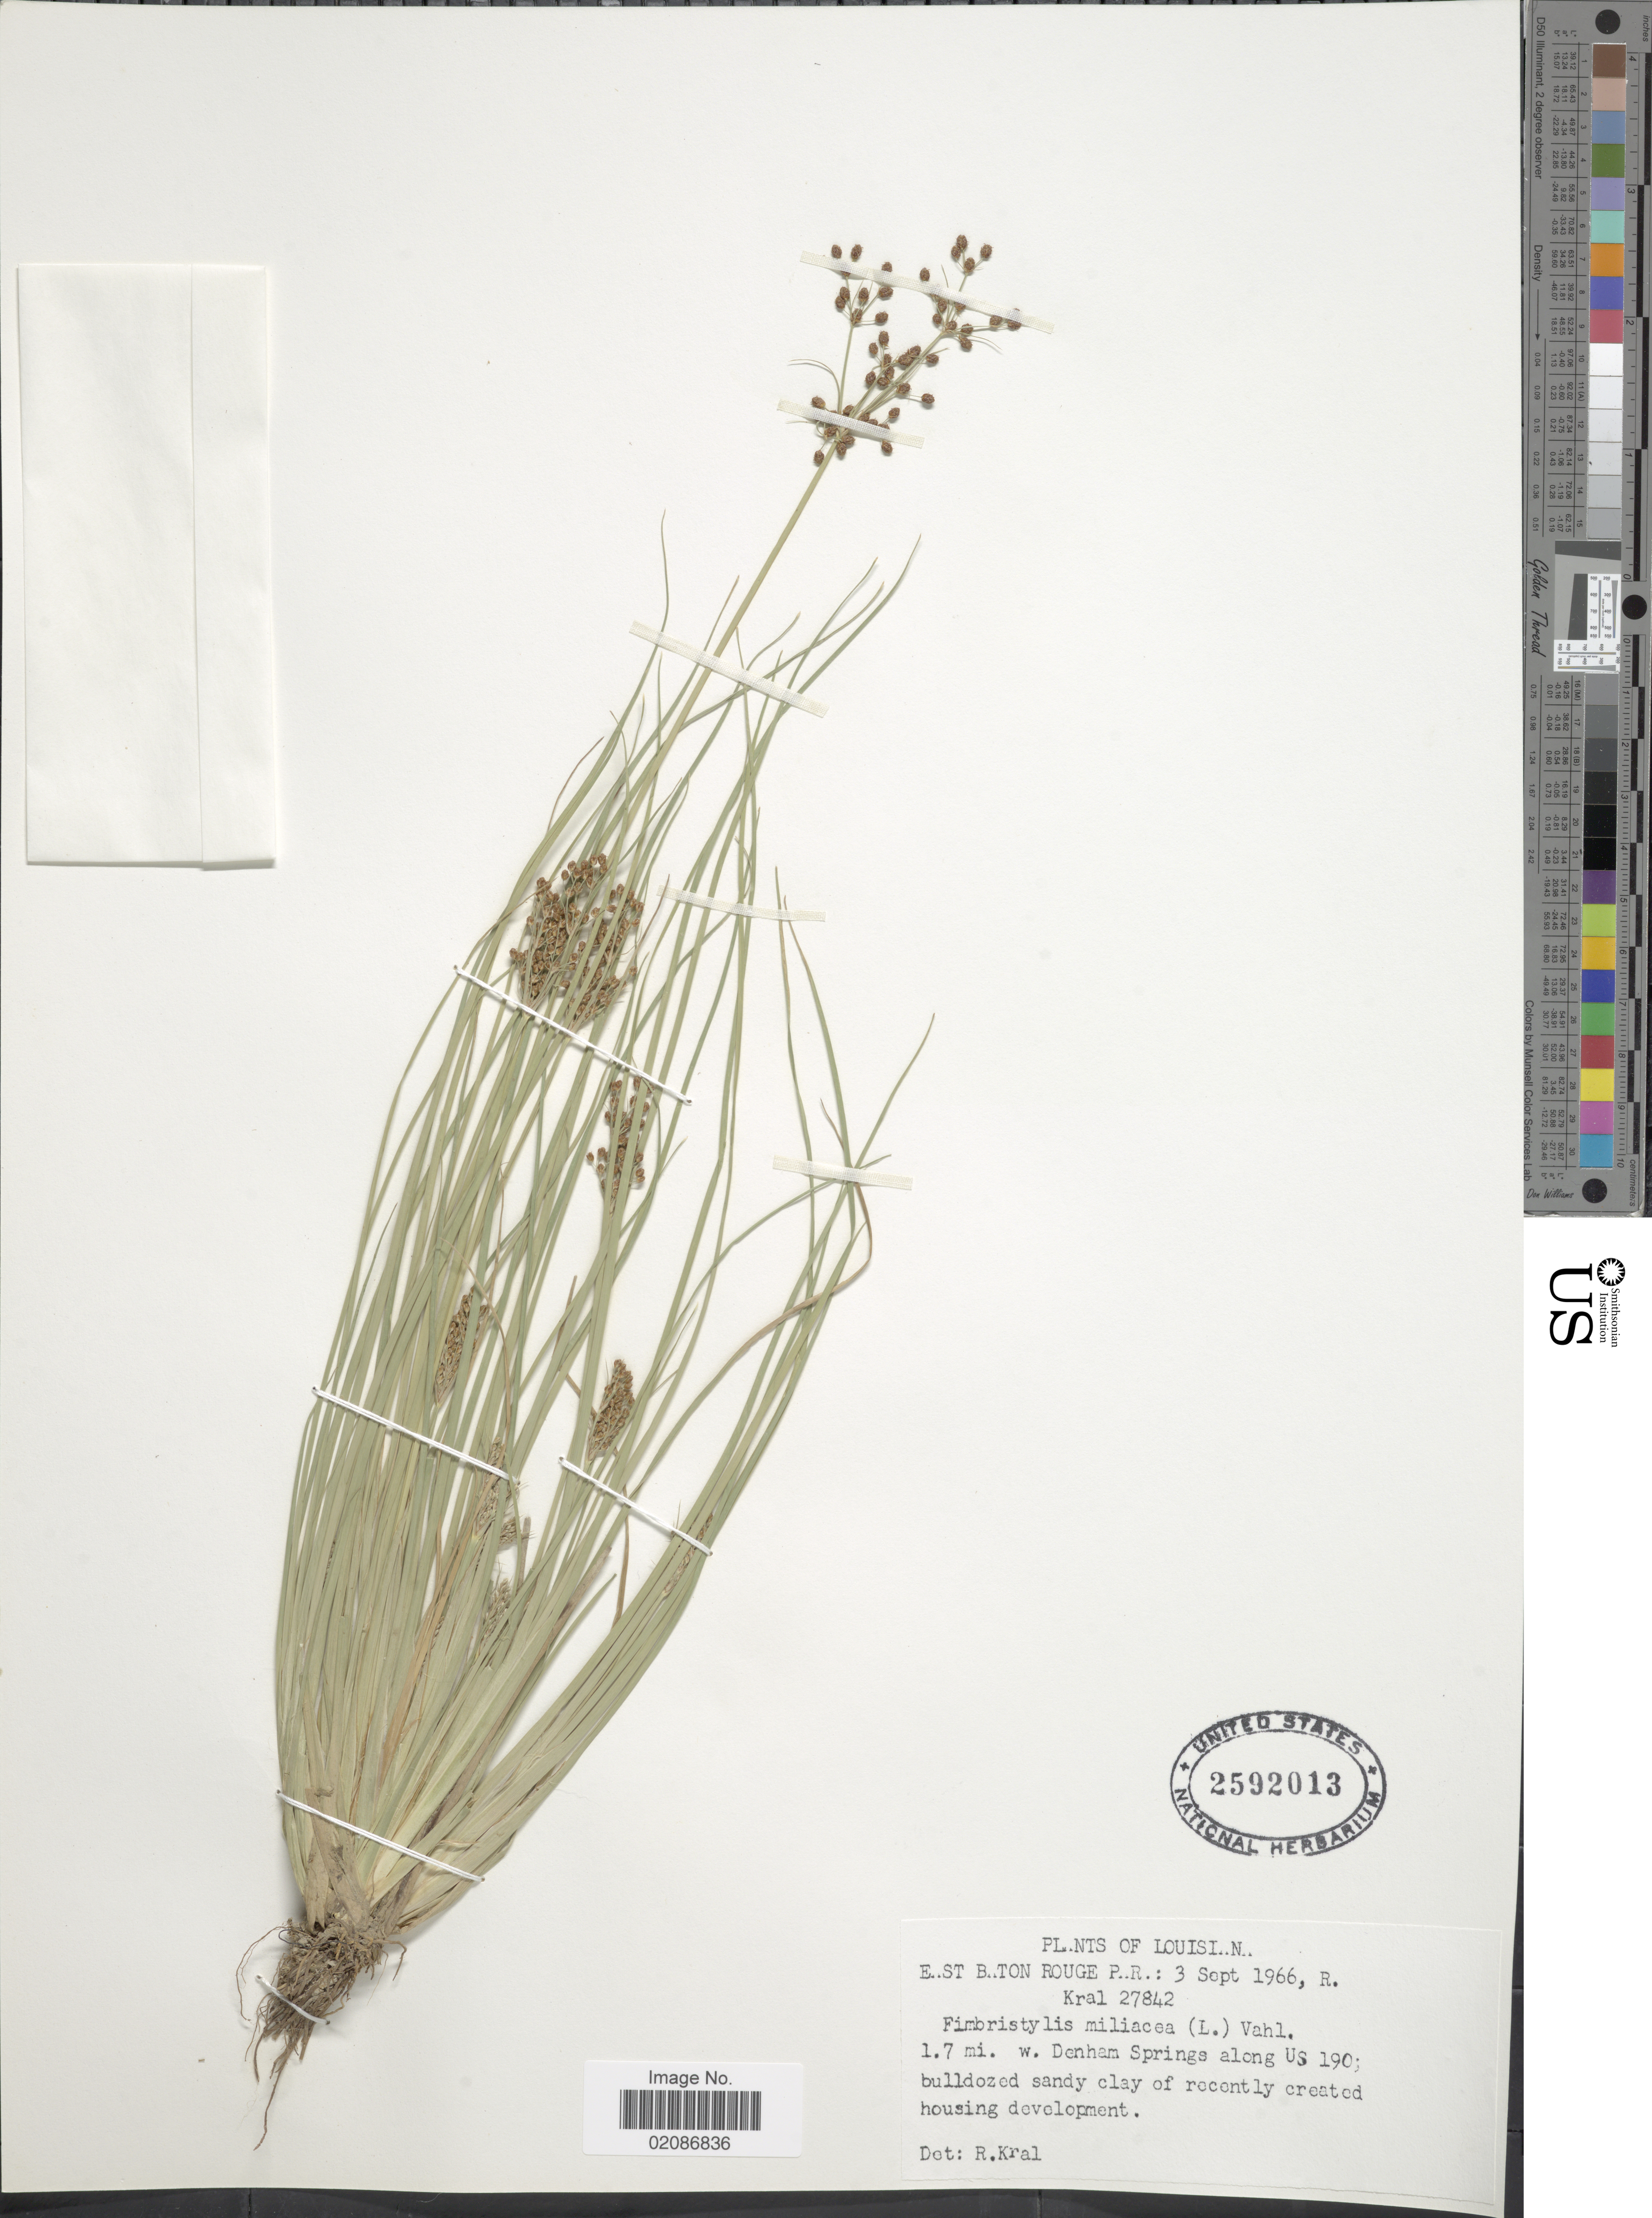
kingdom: Plantae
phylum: Tracheophyta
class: Liliopsida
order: Poales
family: Cyperaceae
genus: Fimbristylis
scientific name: Fimbristylis littoralis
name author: Gaudich.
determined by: Strong, M. T., (US), Smithsonian Institution - National Museum of Natural History (UNITED STATES)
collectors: R. Kral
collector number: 27842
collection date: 1966-09-03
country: United States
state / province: Louisiana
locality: East Baton Rouge Par.: 1.7 mi. w. Denham Springs along US 190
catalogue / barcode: US 2592013